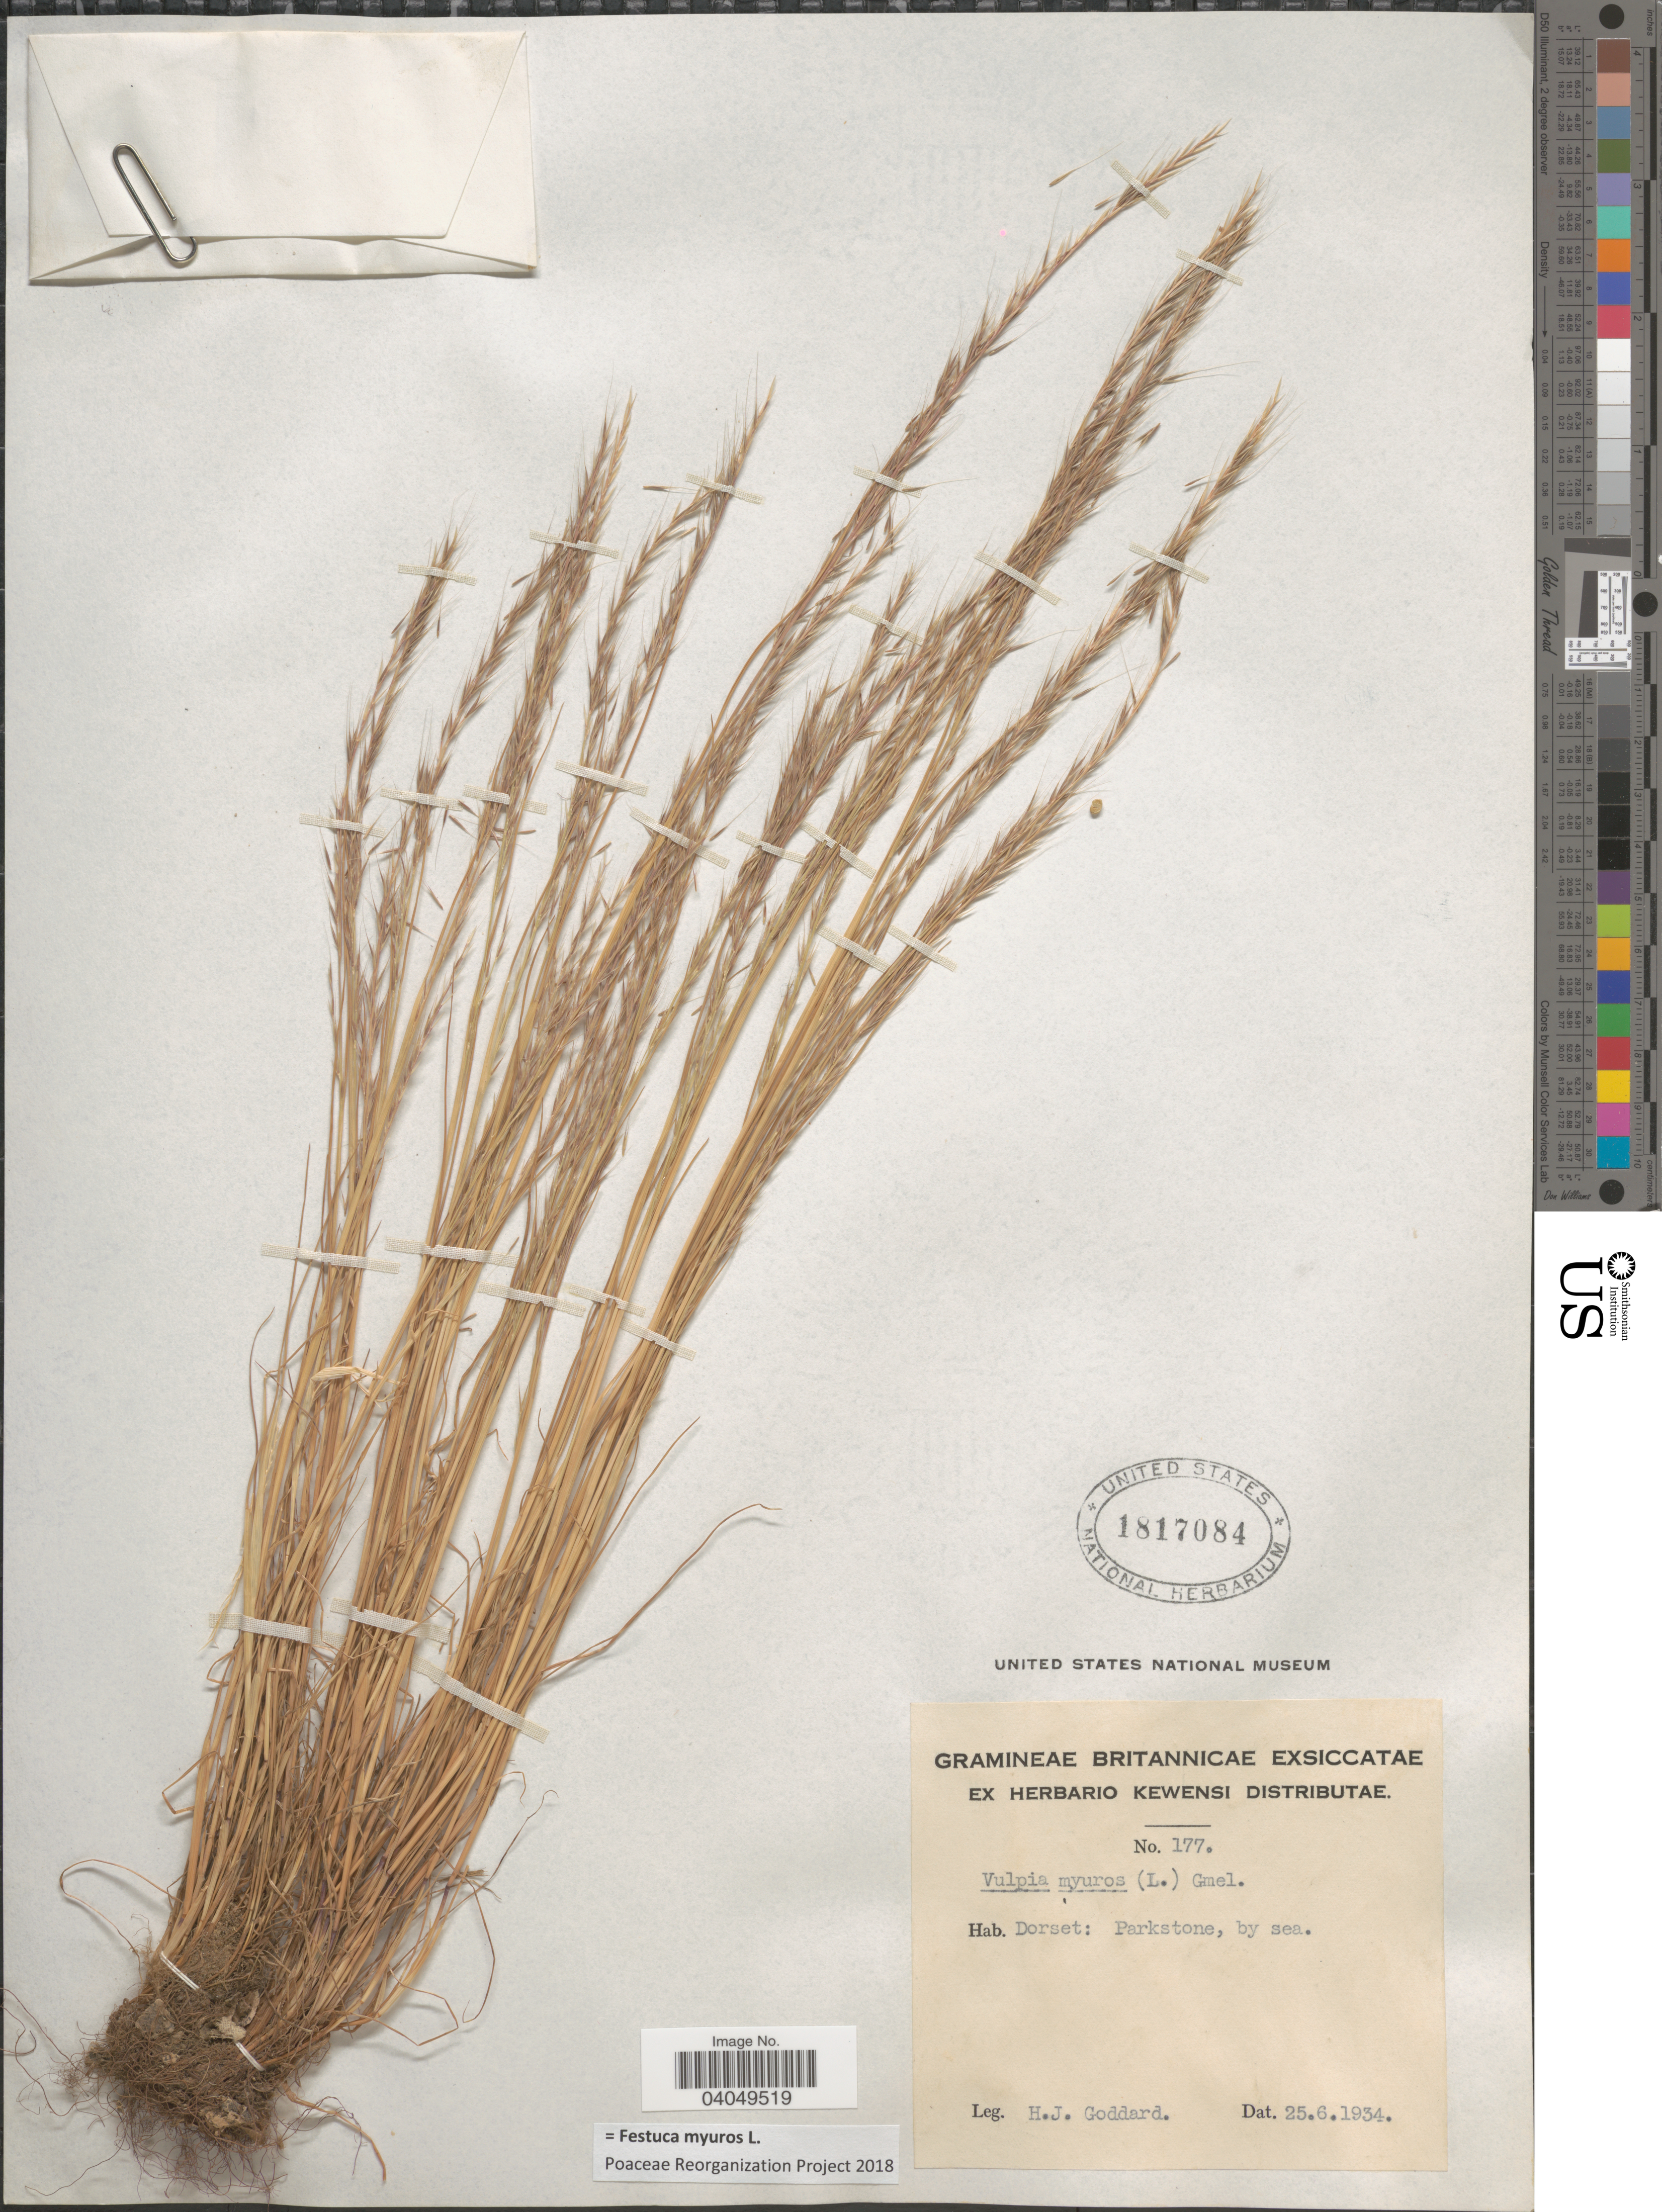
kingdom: Plantae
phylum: Tracheophyta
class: Liliopsida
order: Poales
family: Poaceae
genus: Festuca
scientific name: Festuca myuros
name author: L.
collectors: H. Goddard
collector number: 177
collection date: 1934-06-25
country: United Kingdom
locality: Dorset: Parkstone, by sea.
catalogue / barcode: US 1817084